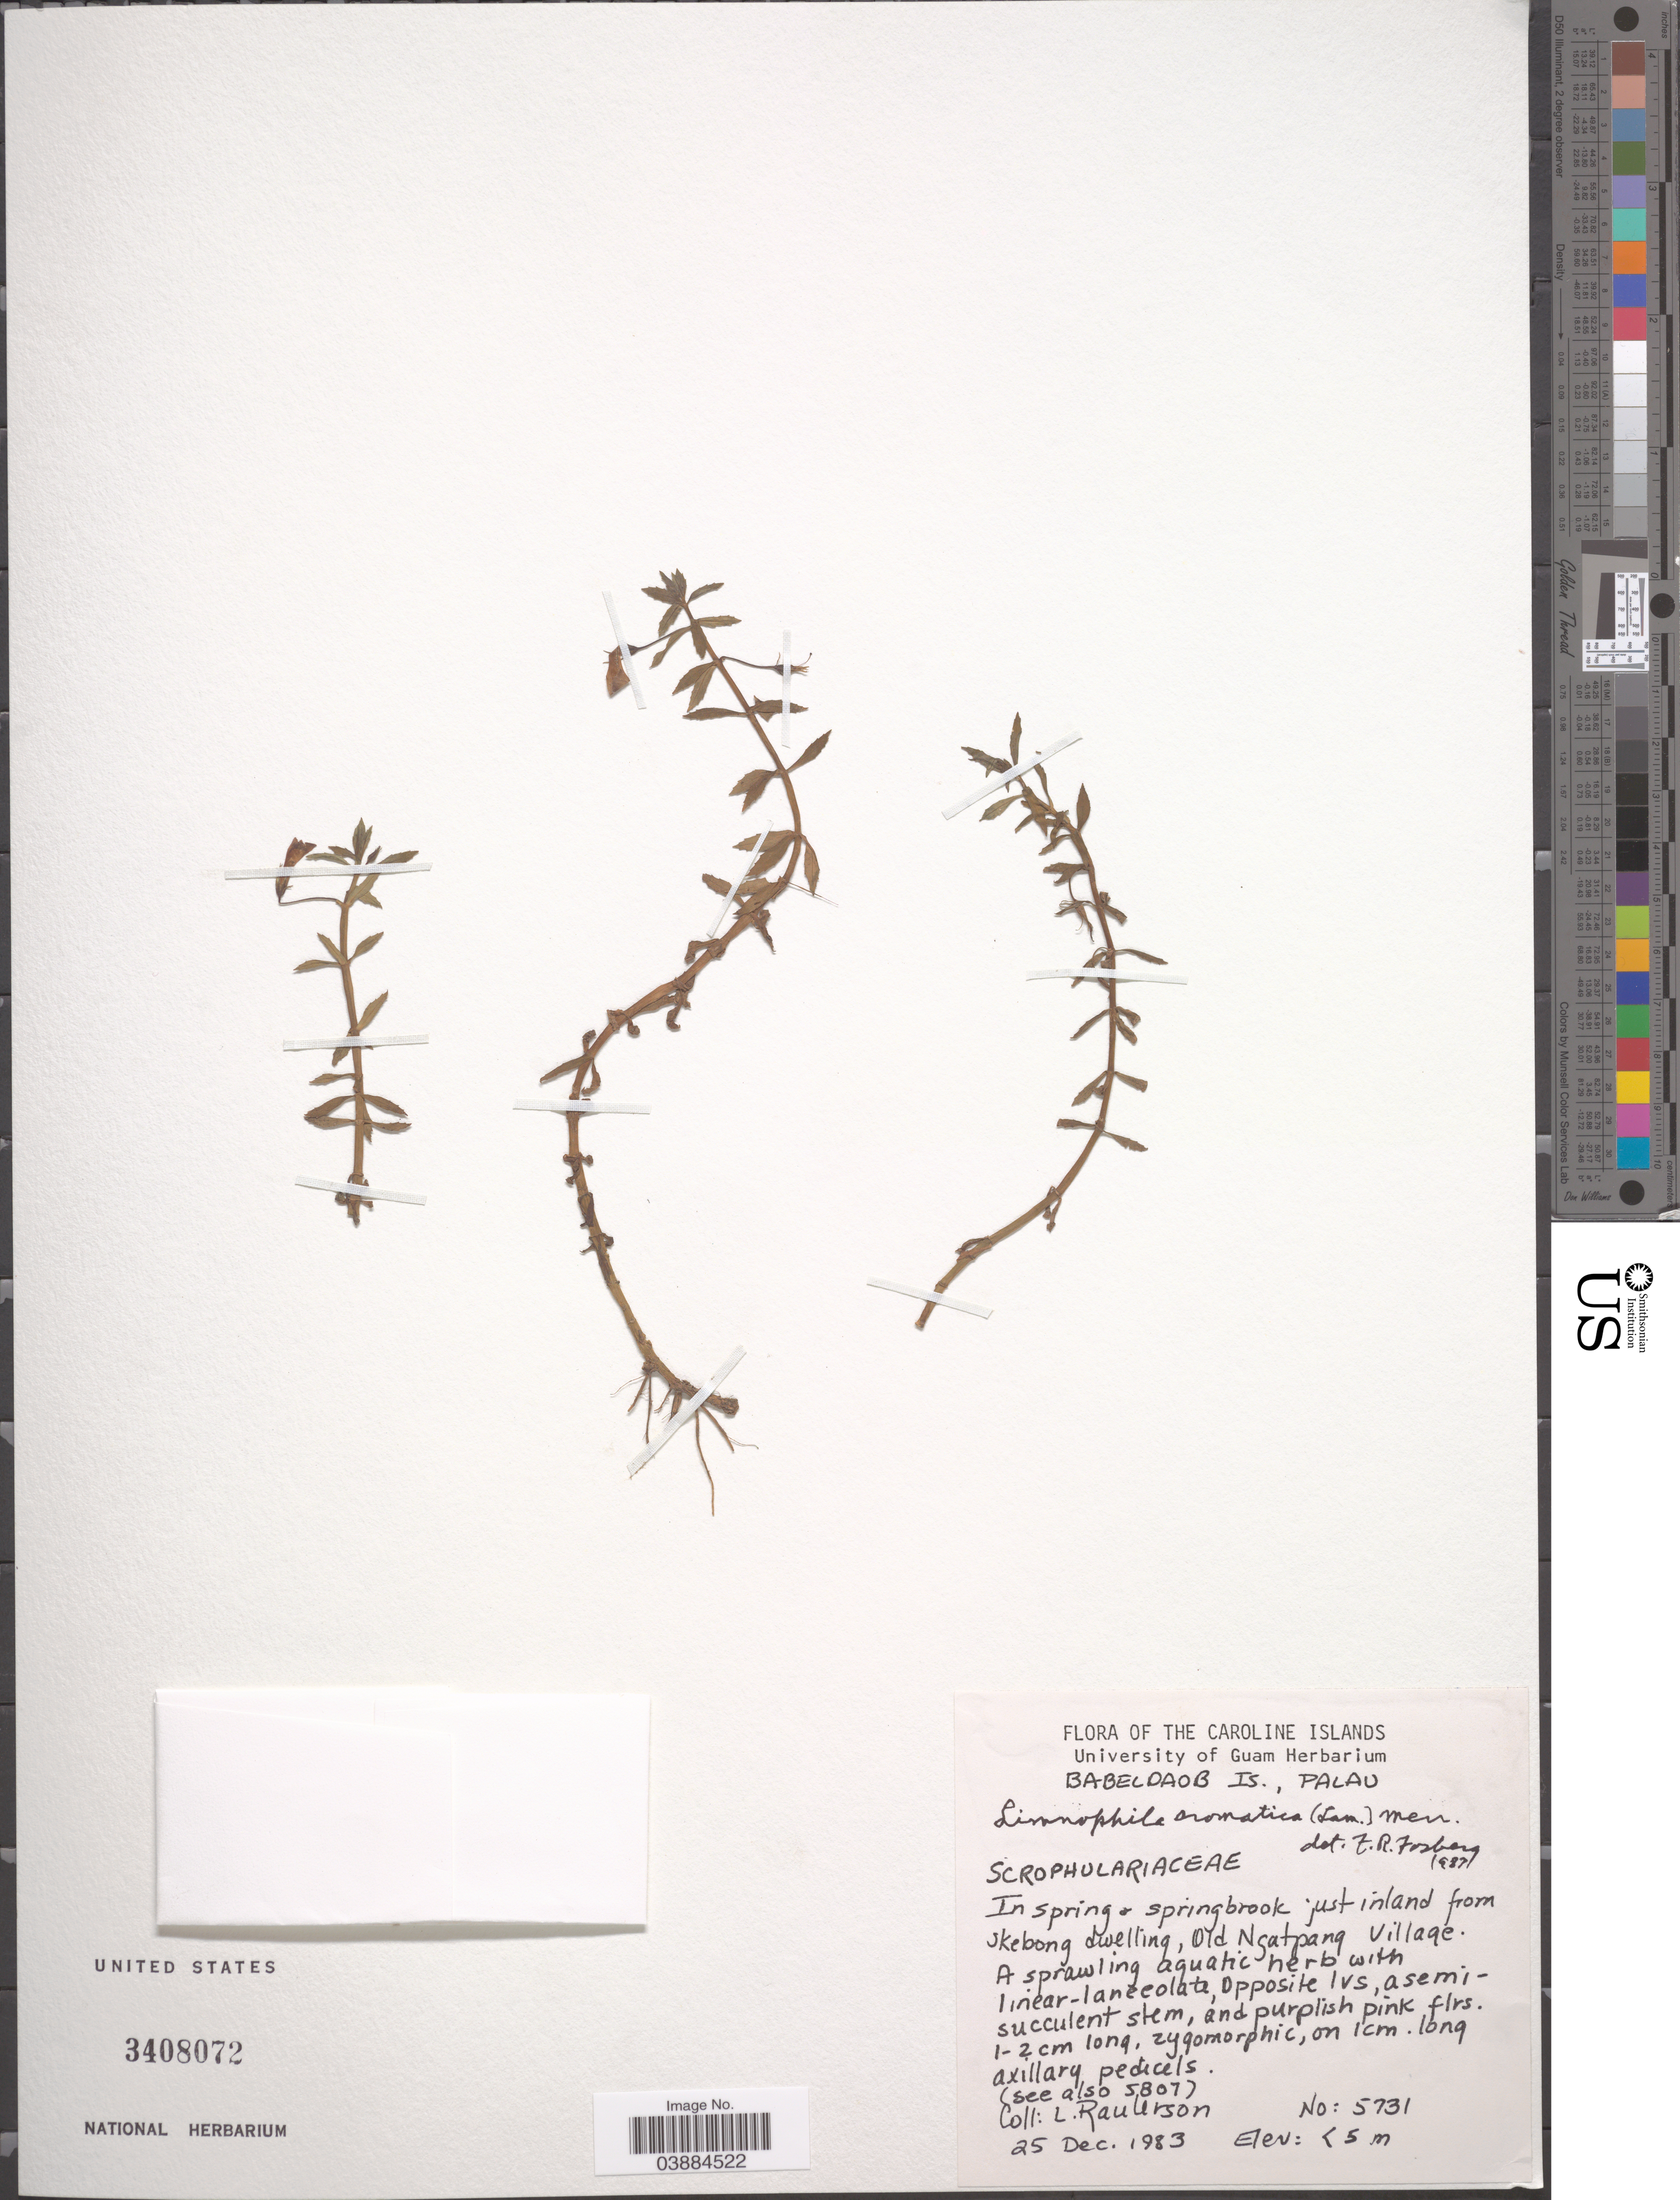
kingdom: Plantae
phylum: Tracheophyta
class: Magnoliopsida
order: Lamiales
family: Plantaginaceae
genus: Limnophila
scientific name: Limnophila aromatica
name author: (Lam.) Merr.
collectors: L. Raulerson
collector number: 5731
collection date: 1983-12-25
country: Palau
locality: The Caroline Islands. Babeldaob Is., Palau. In spring + springbrook just inland from Skebong [interpreted] dwelling, Old Ngatpang Village.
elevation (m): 5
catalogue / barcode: US 3408072